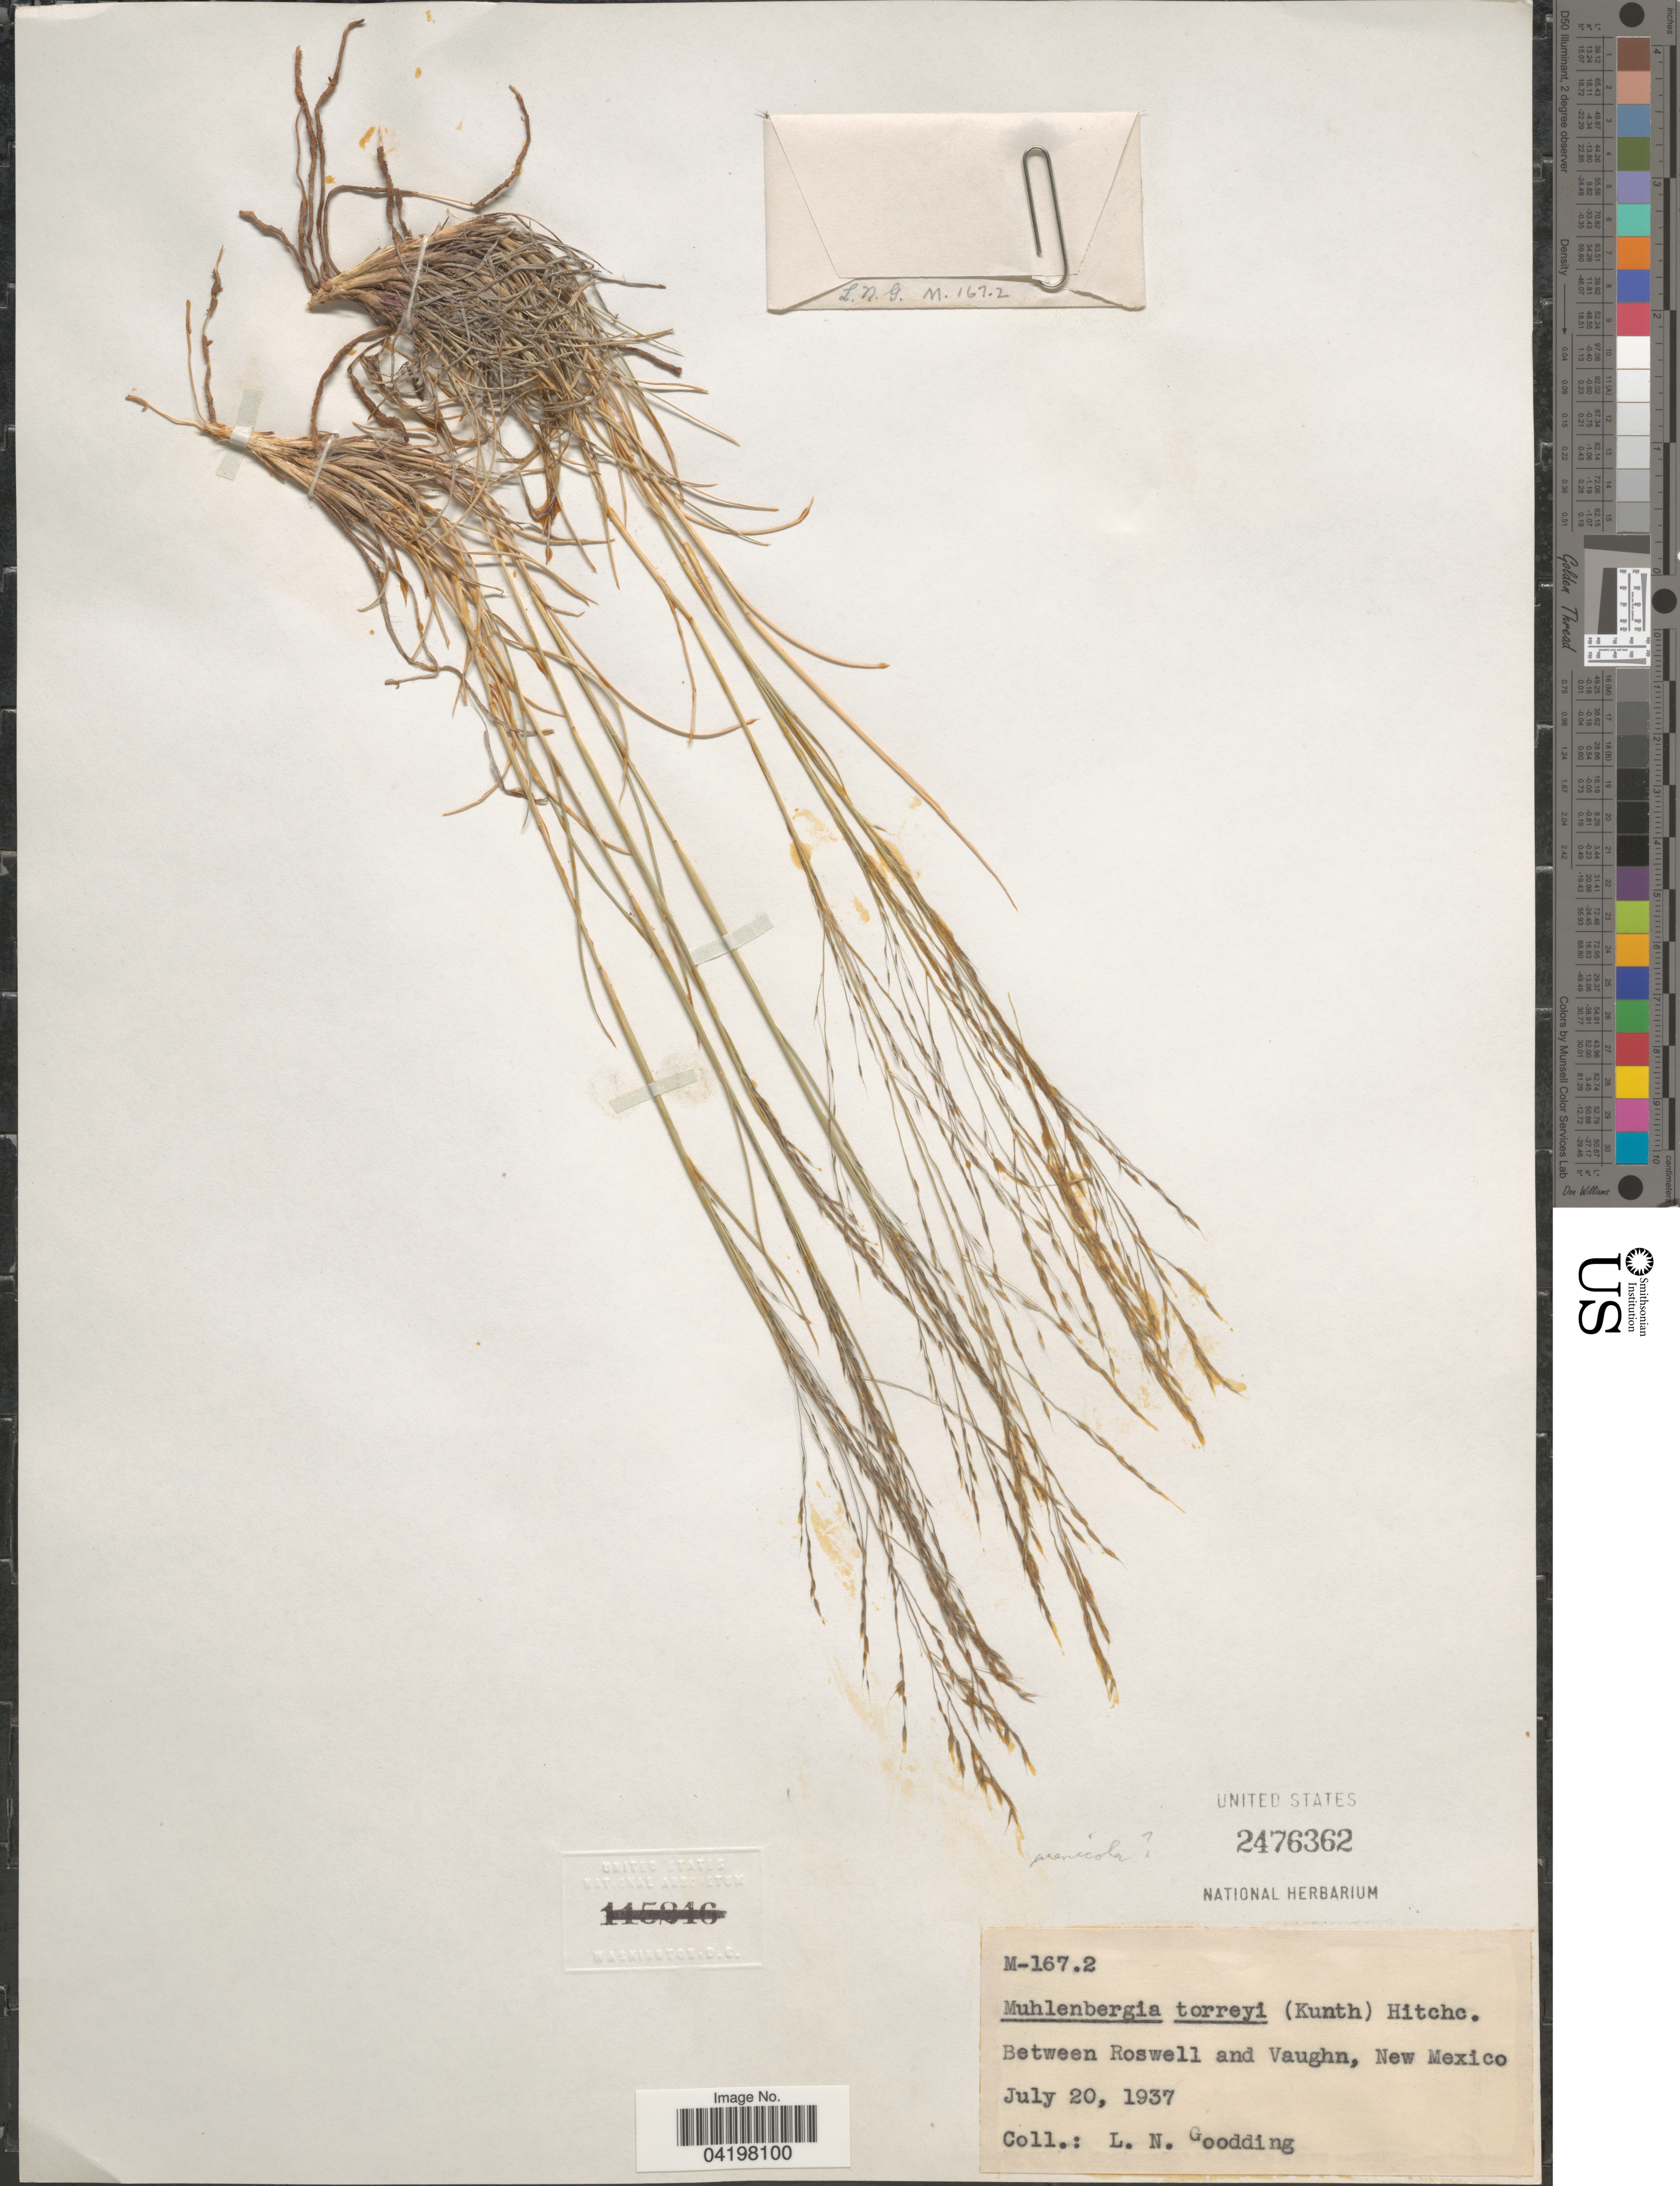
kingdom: Plantae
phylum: Tracheophyta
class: Liliopsida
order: Poales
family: Poaceae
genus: Muhlenbergia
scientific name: Muhlenbergia torreyi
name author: (Kunth) Hitchc. ex Bush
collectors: L. N. Goodding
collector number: M-167.2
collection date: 1937-07-20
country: United States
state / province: New Mexico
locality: Between Roswell and Vaughn.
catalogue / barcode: US 2476362